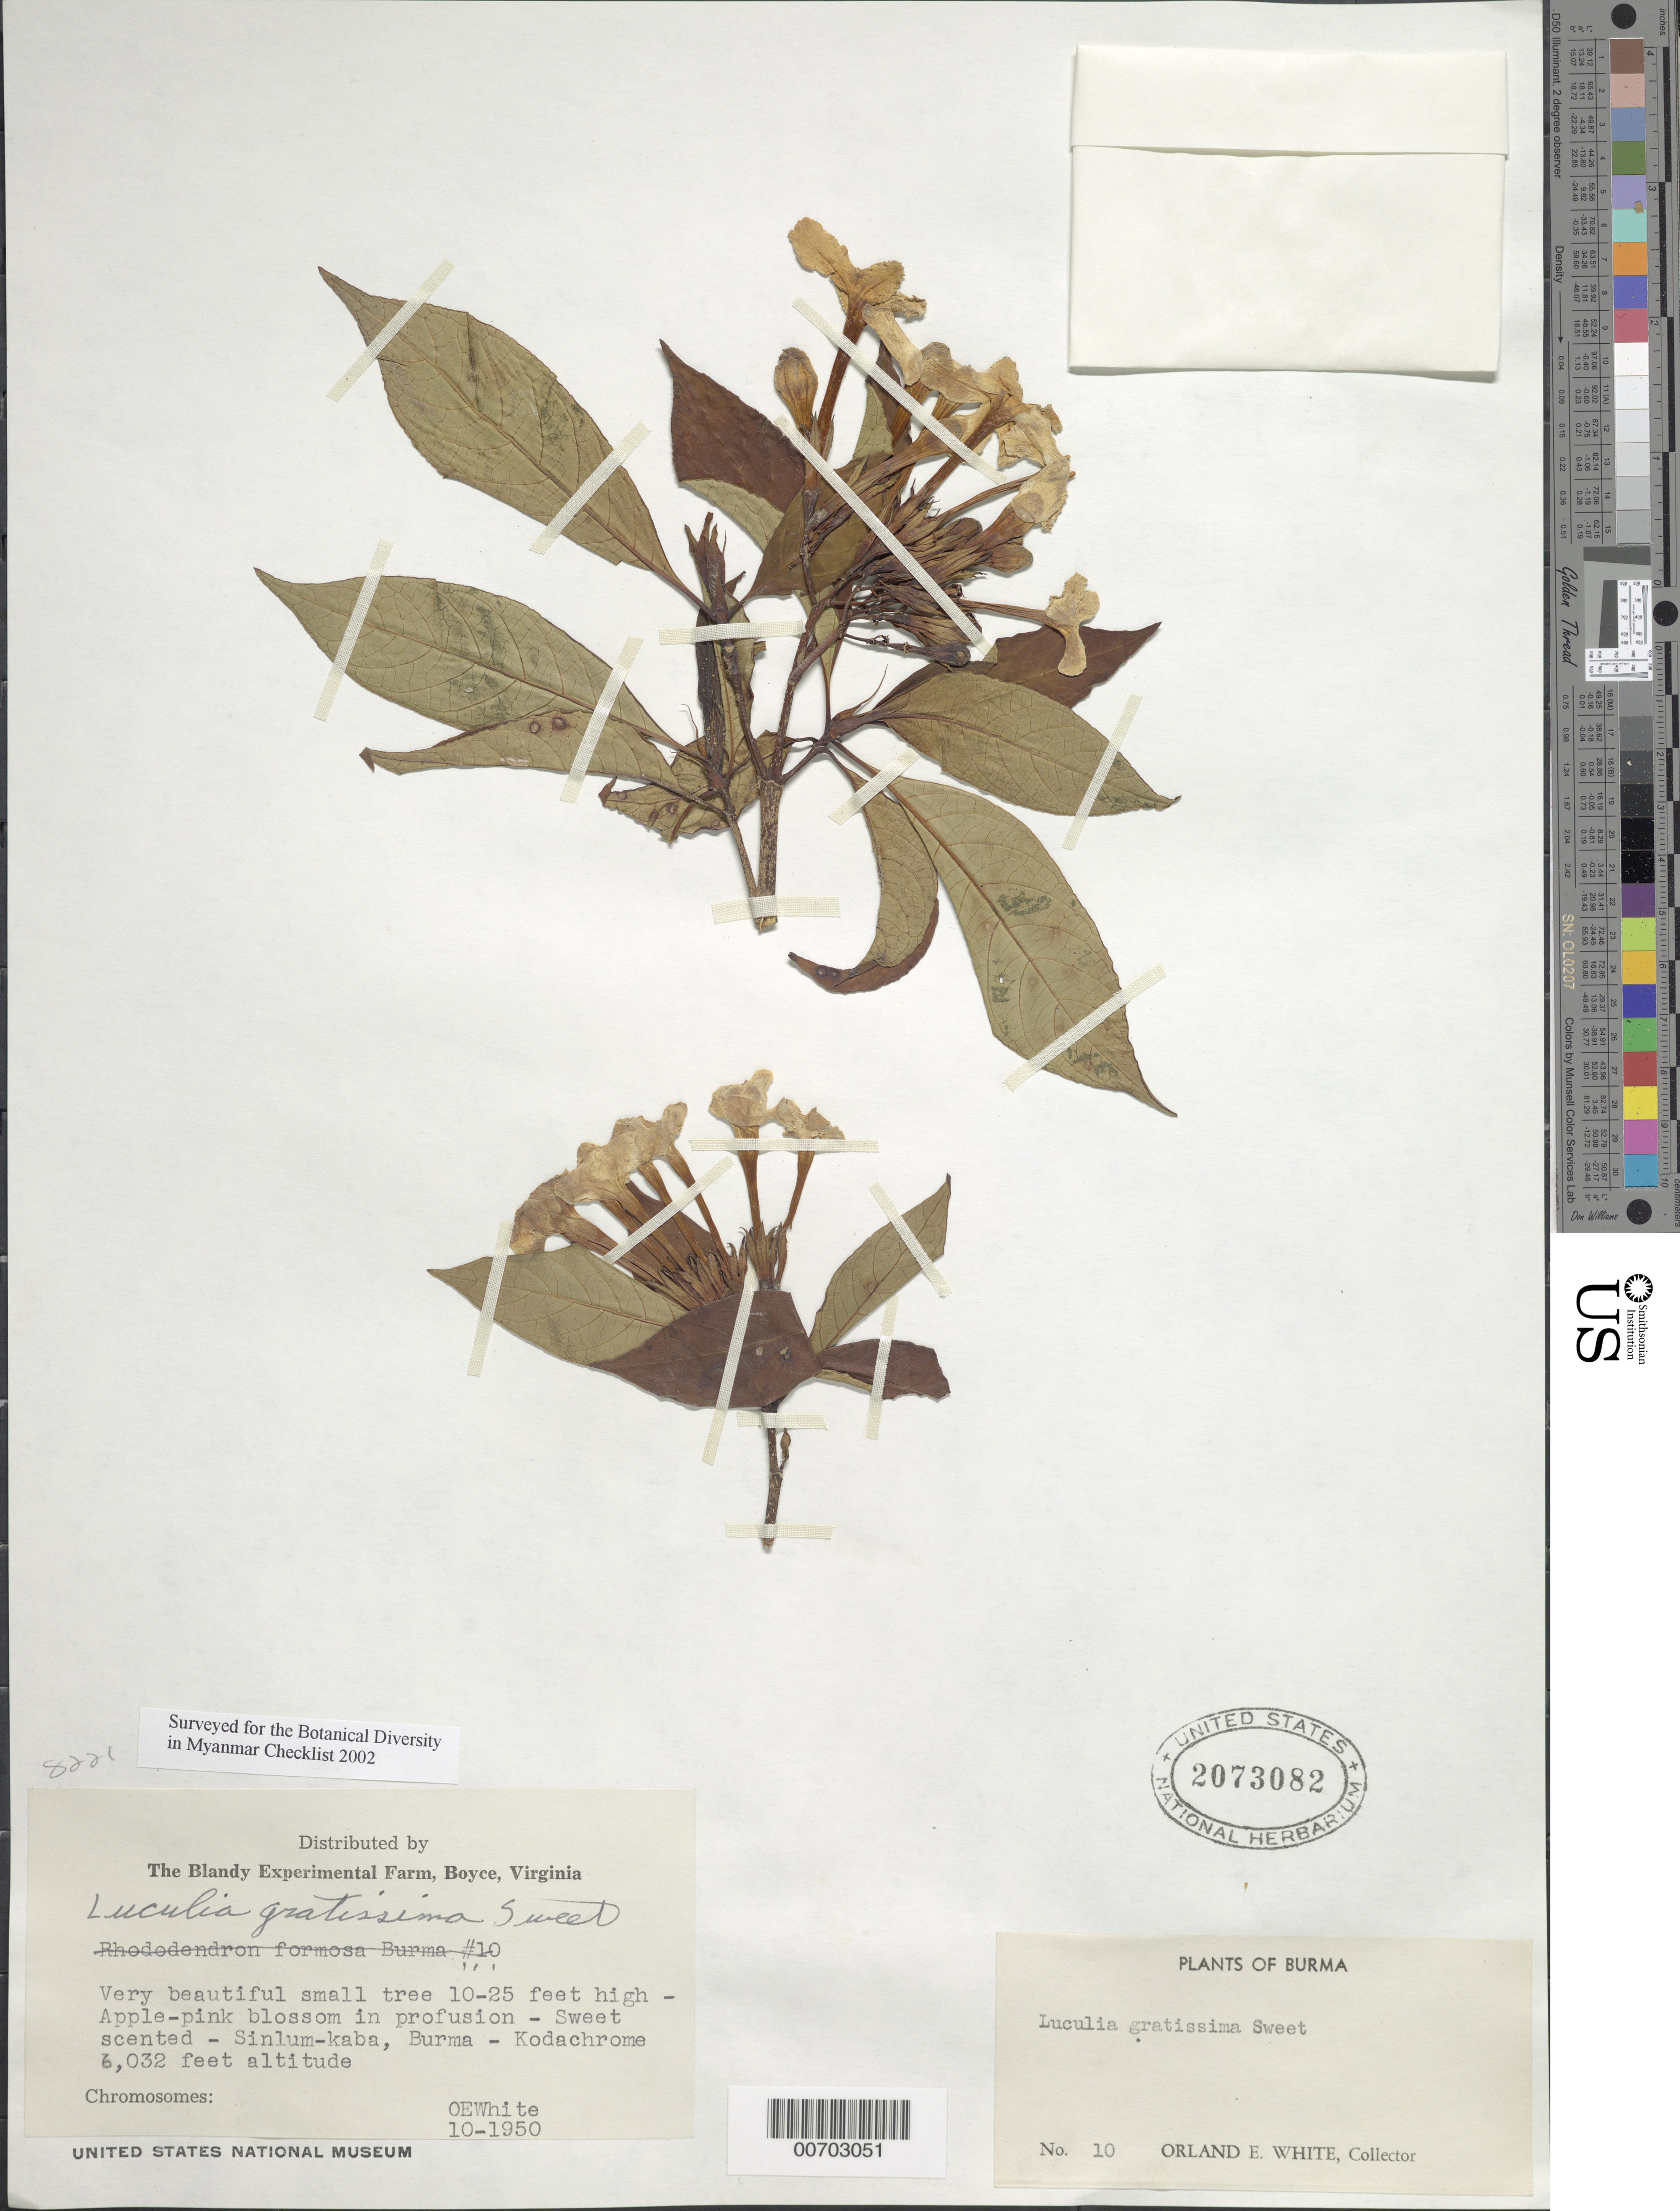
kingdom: Plantae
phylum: Tracheophyta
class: Magnoliopsida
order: Gentianales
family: Rubiaceae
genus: Luculia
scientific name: Luculia gratissima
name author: (Wall.) Sweet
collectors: O. E. White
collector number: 10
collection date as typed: Oct 1950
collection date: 1950-10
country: Myanmar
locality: Sinlum-kaba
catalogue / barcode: US 2073082